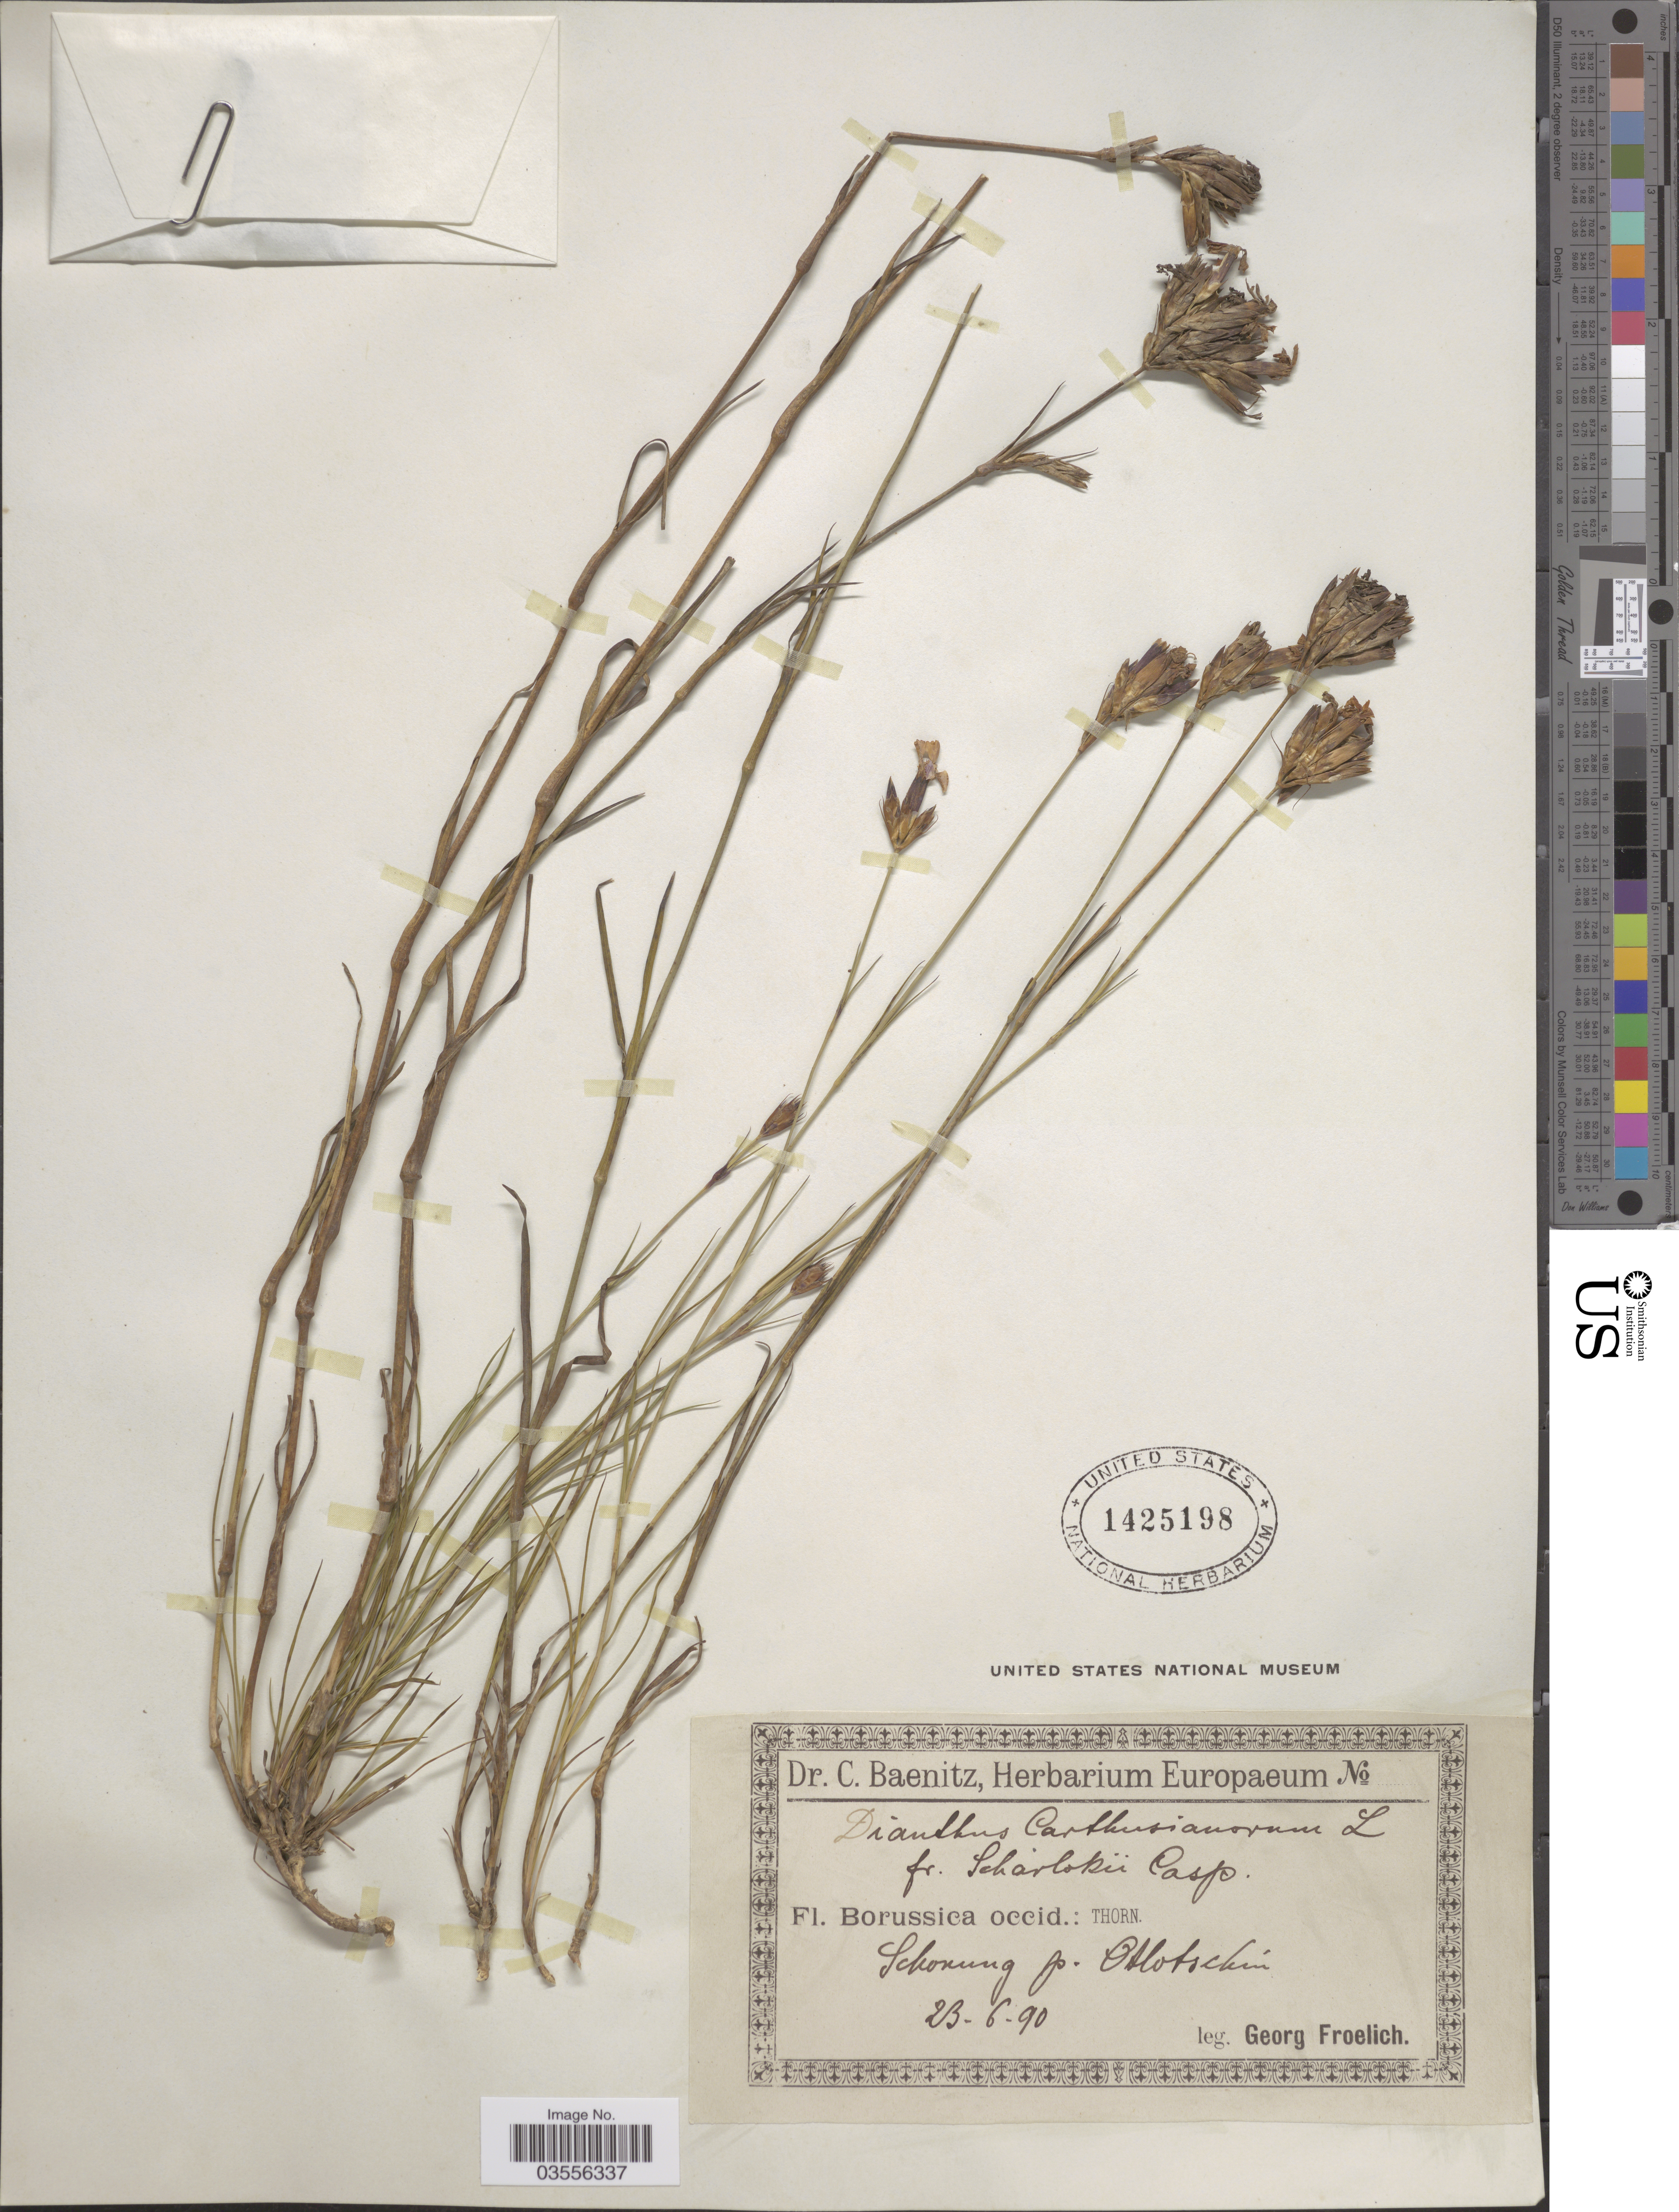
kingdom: Plantae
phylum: Tracheophyta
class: Magnoliopsida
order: Caryophyllales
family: Caryophyllaceae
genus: Dianthus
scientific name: Dianthus carthusianorum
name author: L.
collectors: G. Froelich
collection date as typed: Transcribed d/m/y: 23/6/90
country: Germany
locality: Borussica occid.: Thorn. Schorung [interpreted] p. Otlotschin [interpreted].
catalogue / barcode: US 1425198